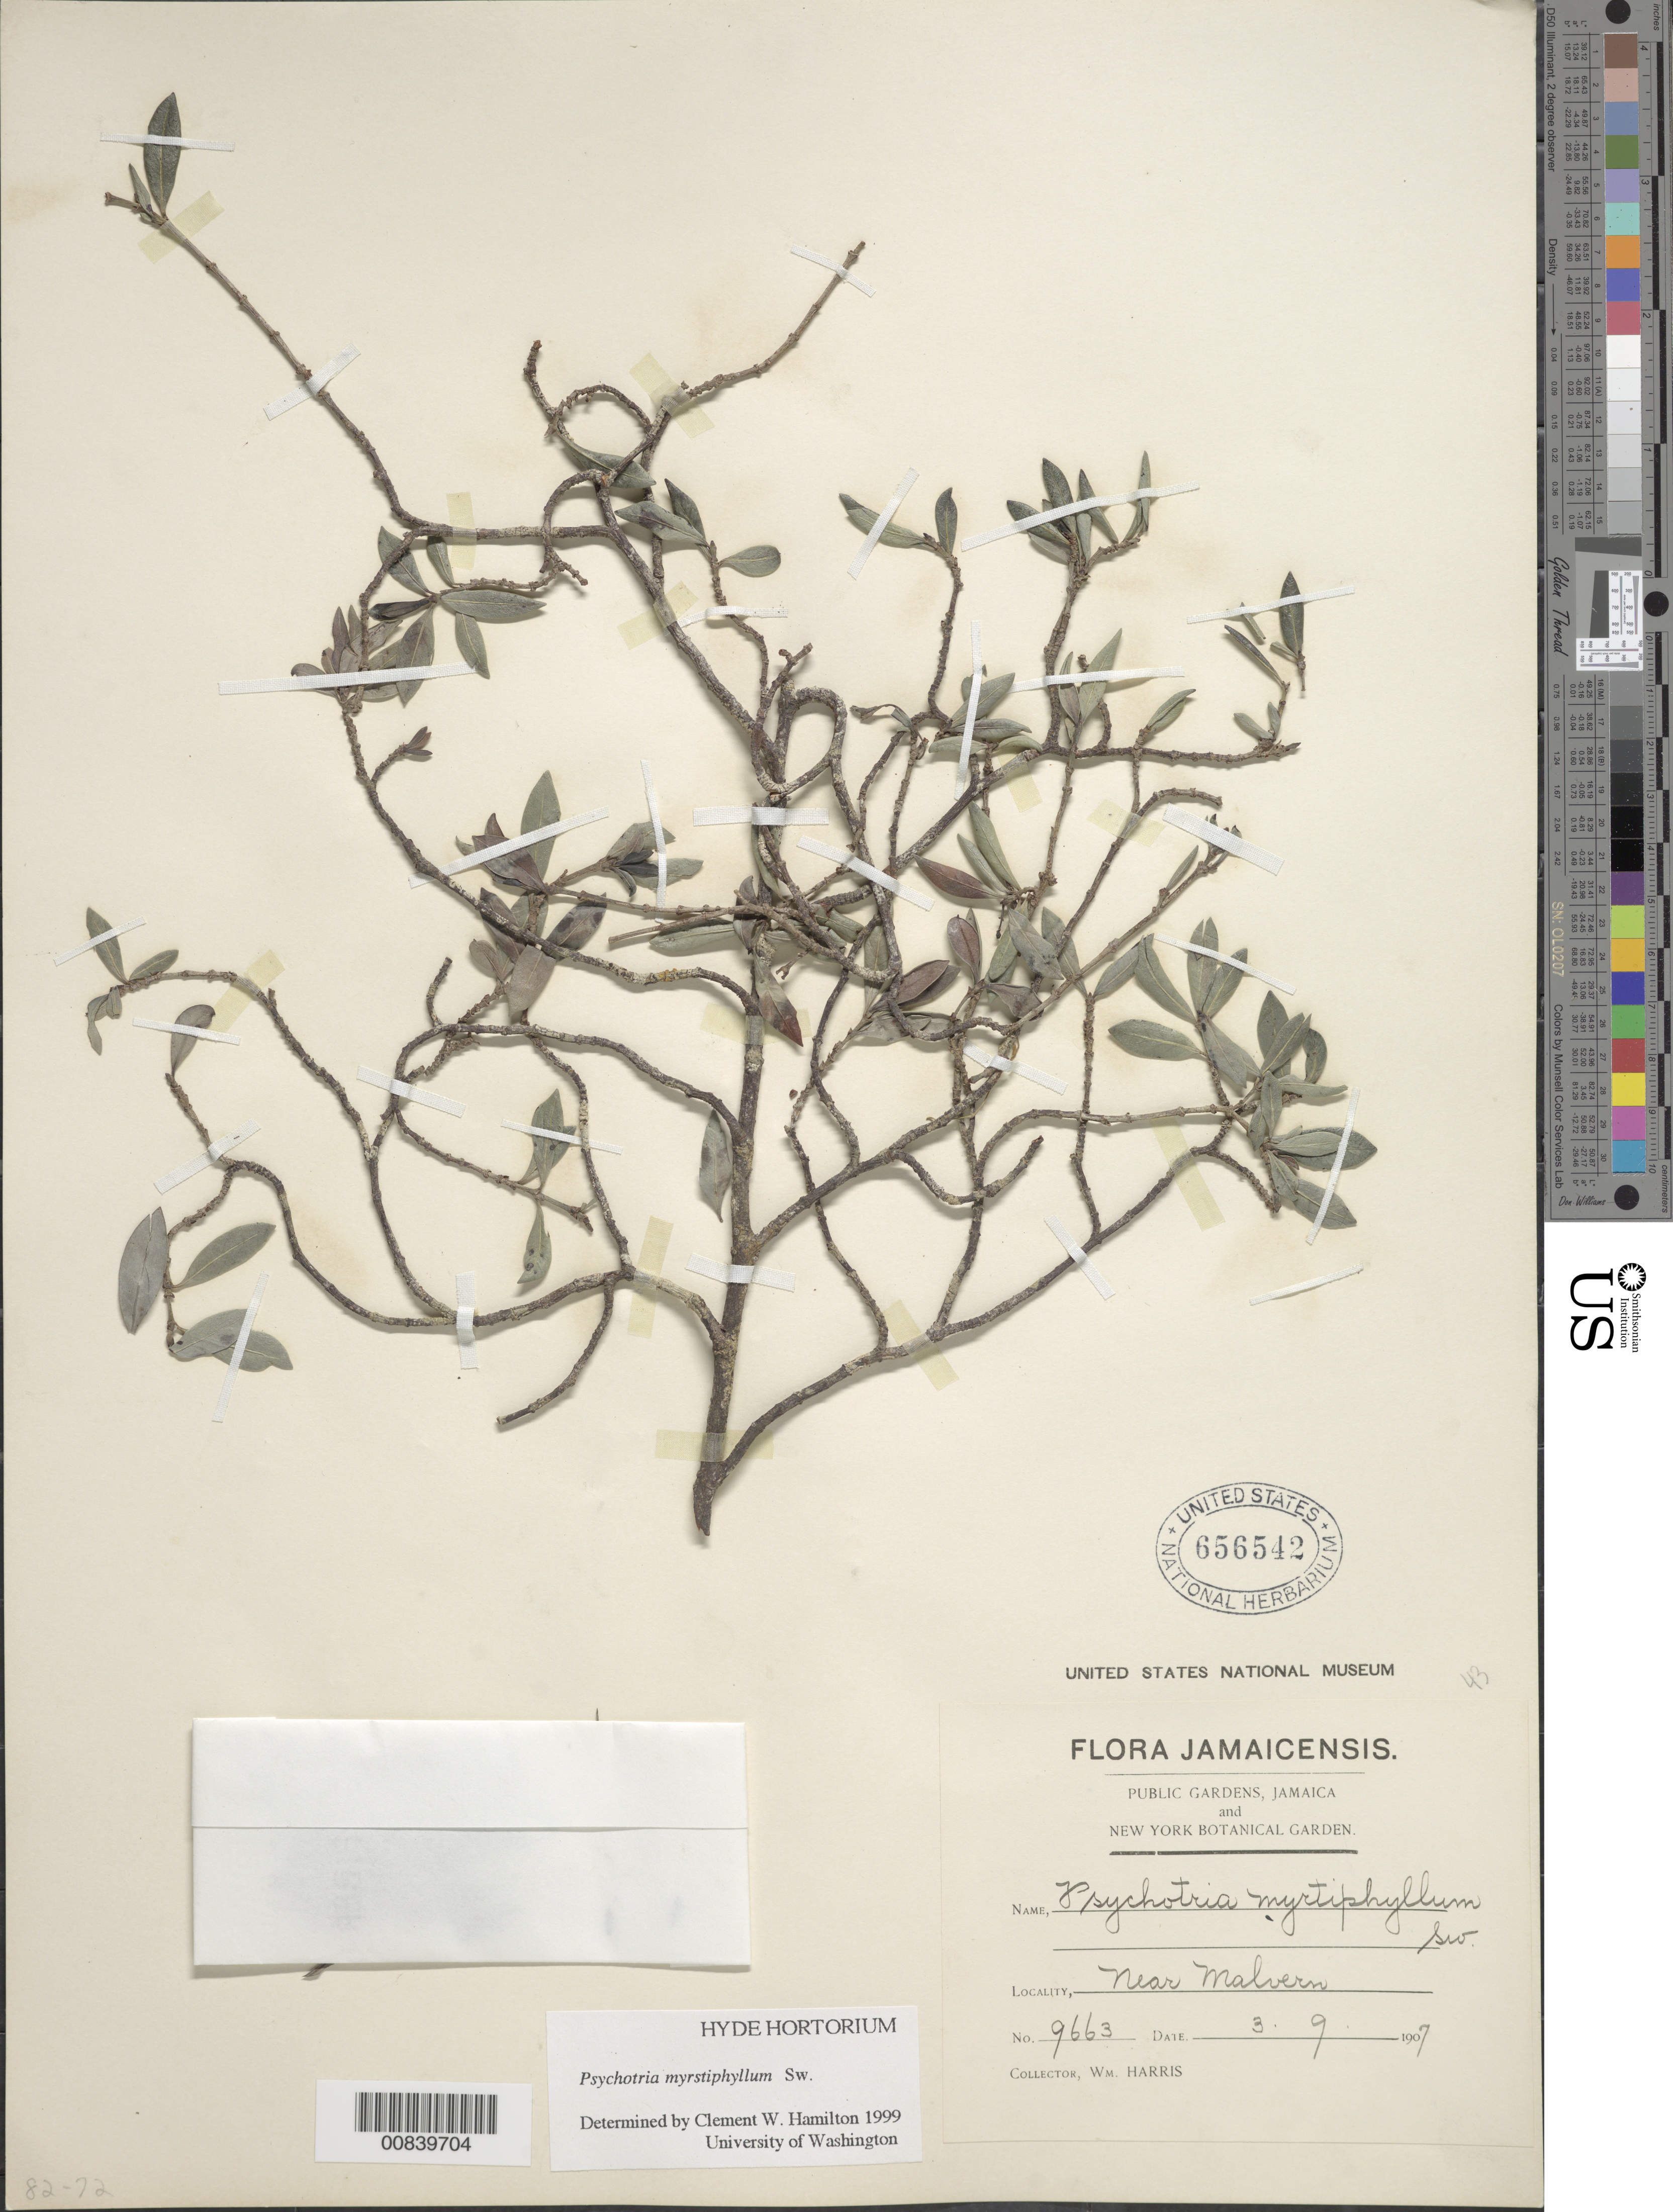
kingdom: Plantae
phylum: Tracheophyta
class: Magnoliopsida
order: Gentianales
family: Rubiaceae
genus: Psychotria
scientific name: Psychotria myrtiphyllum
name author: Sw.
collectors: W. H. Harris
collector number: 9663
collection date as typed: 03 Sep 1907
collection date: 1907-09-03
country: Jamaica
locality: Near Malvern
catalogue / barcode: US 656542